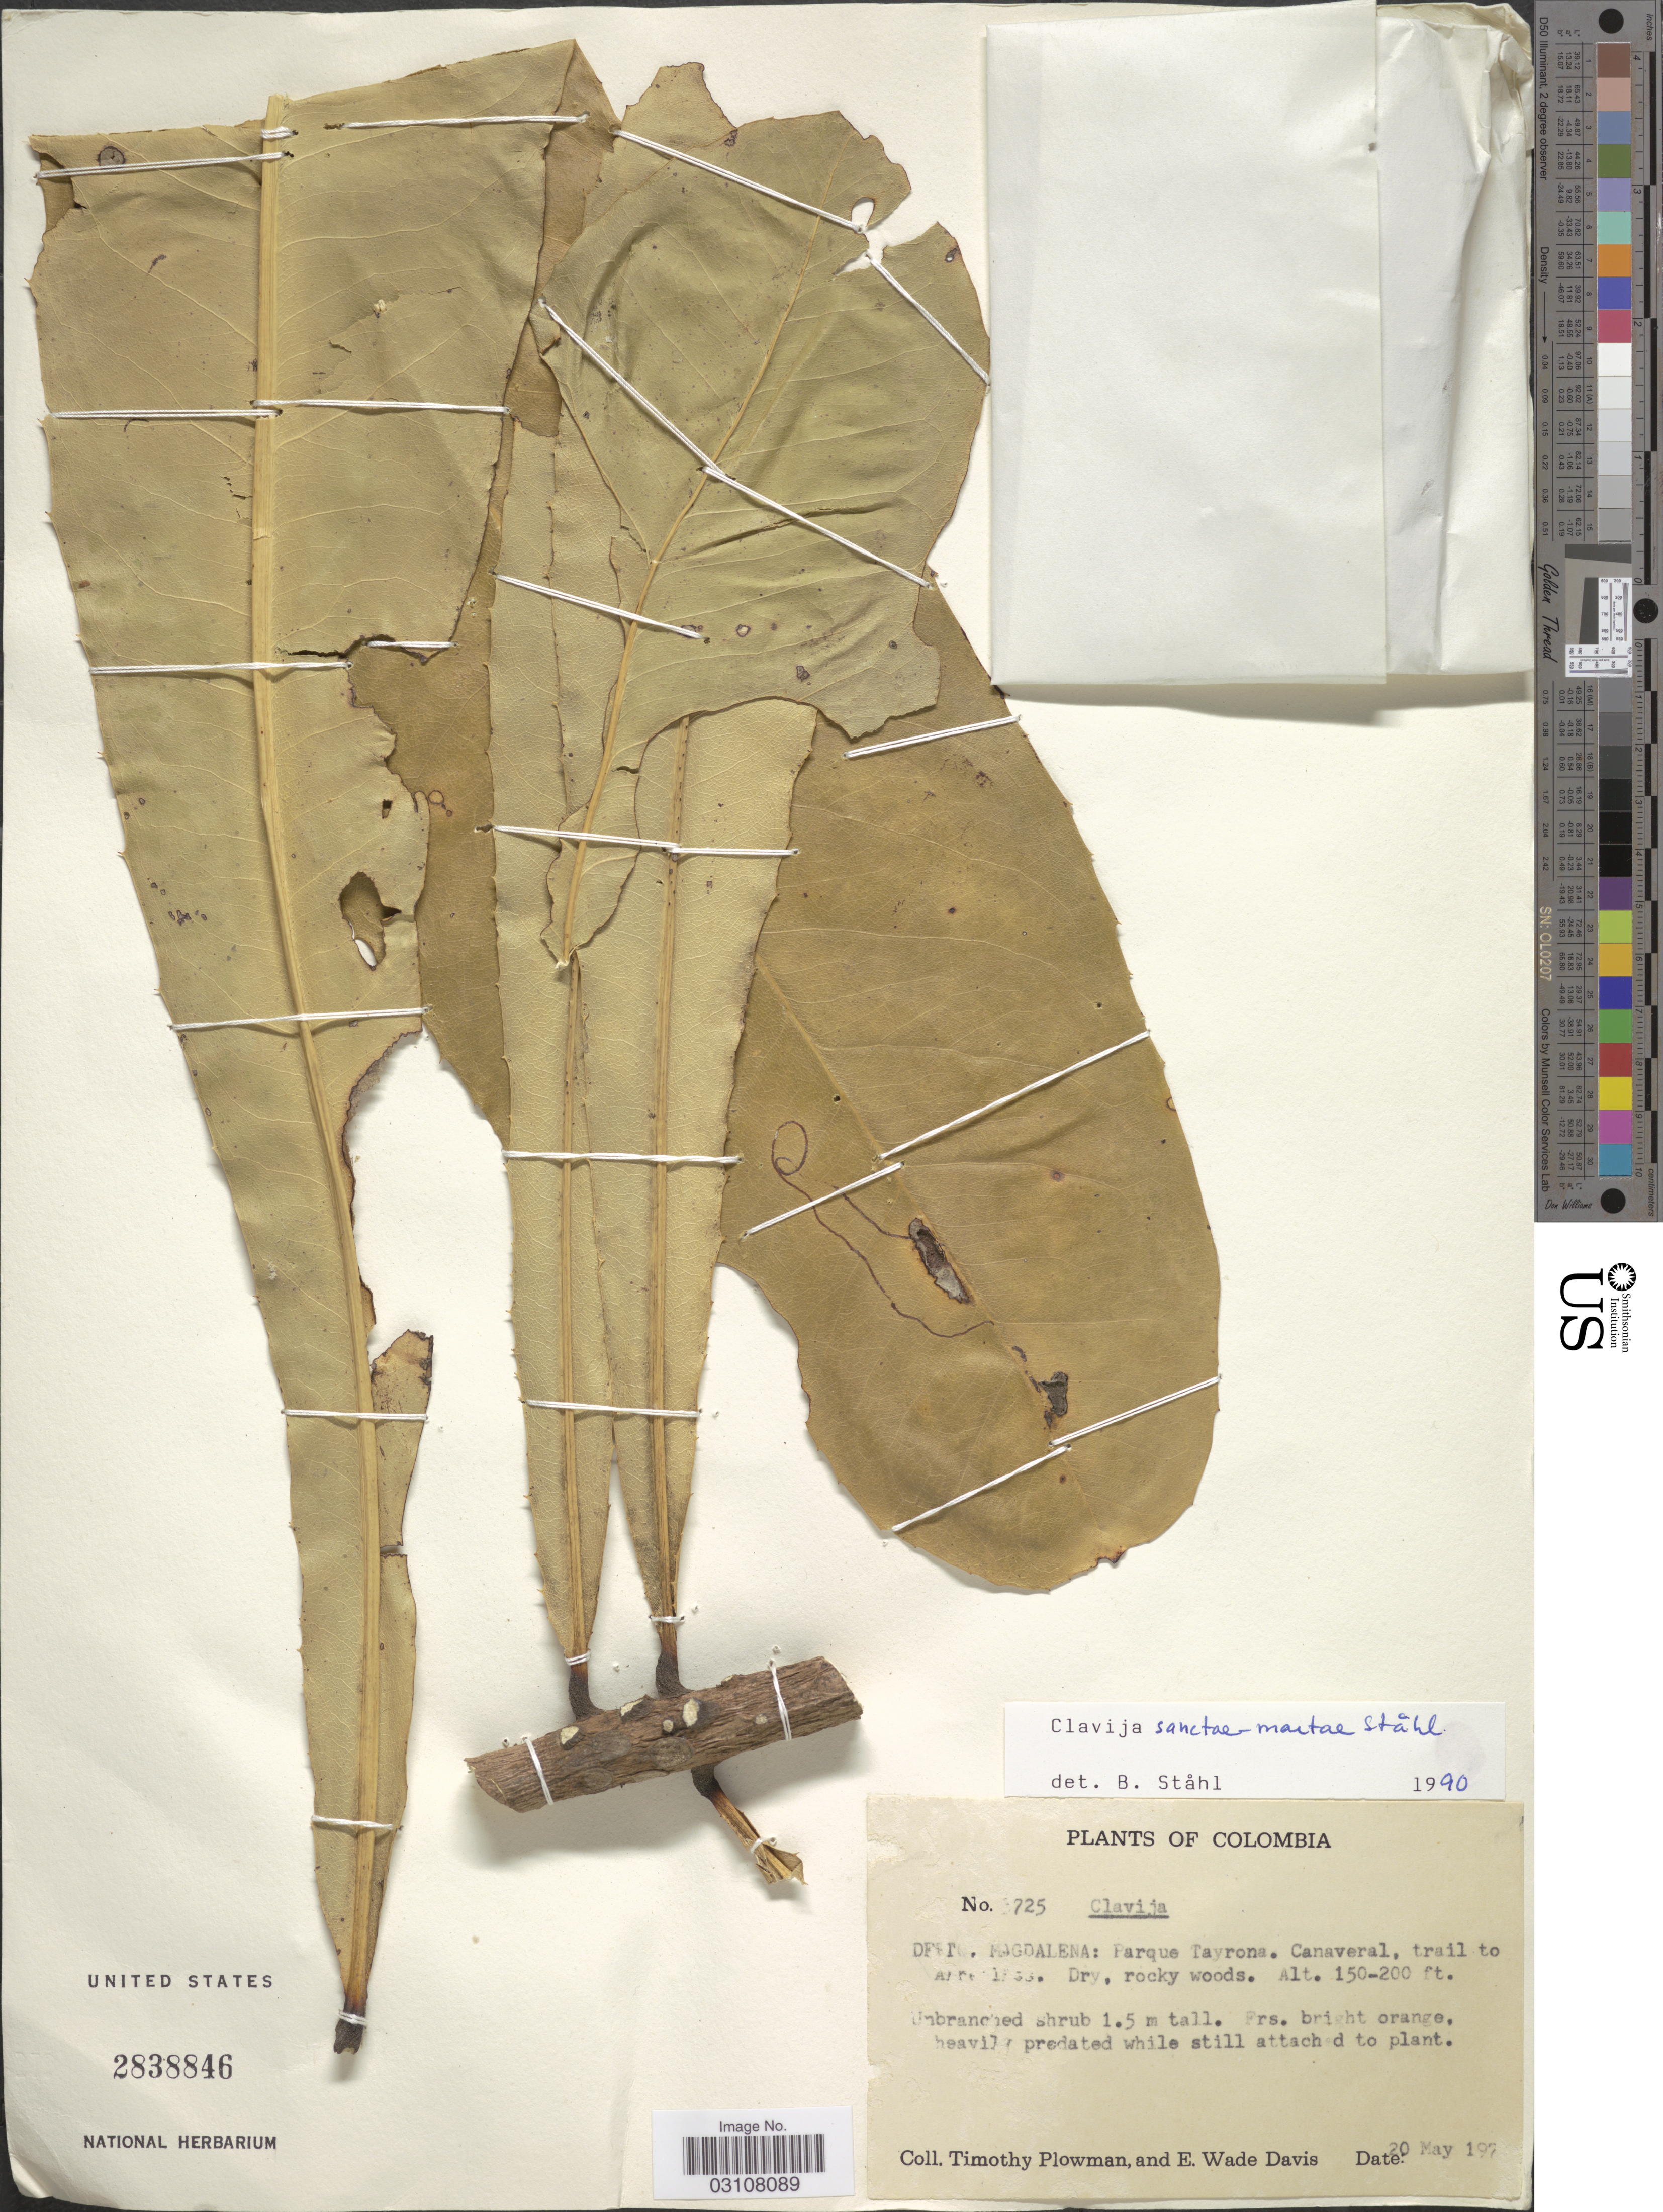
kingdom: Plantae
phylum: Tracheophyta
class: Magnoliopsida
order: Ericales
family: Primulaceae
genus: Clavija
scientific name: Clavija sanctae-martae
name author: B. Ståhl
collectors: T. Plowman & E. Wade-Davis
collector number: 3725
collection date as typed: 20 May 197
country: Colombia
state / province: Magdalena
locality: Depto Magdalena: Parque Tayrona. Canaveral, trail to Arrecifes [interpreted].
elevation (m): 46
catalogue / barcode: US 2838846